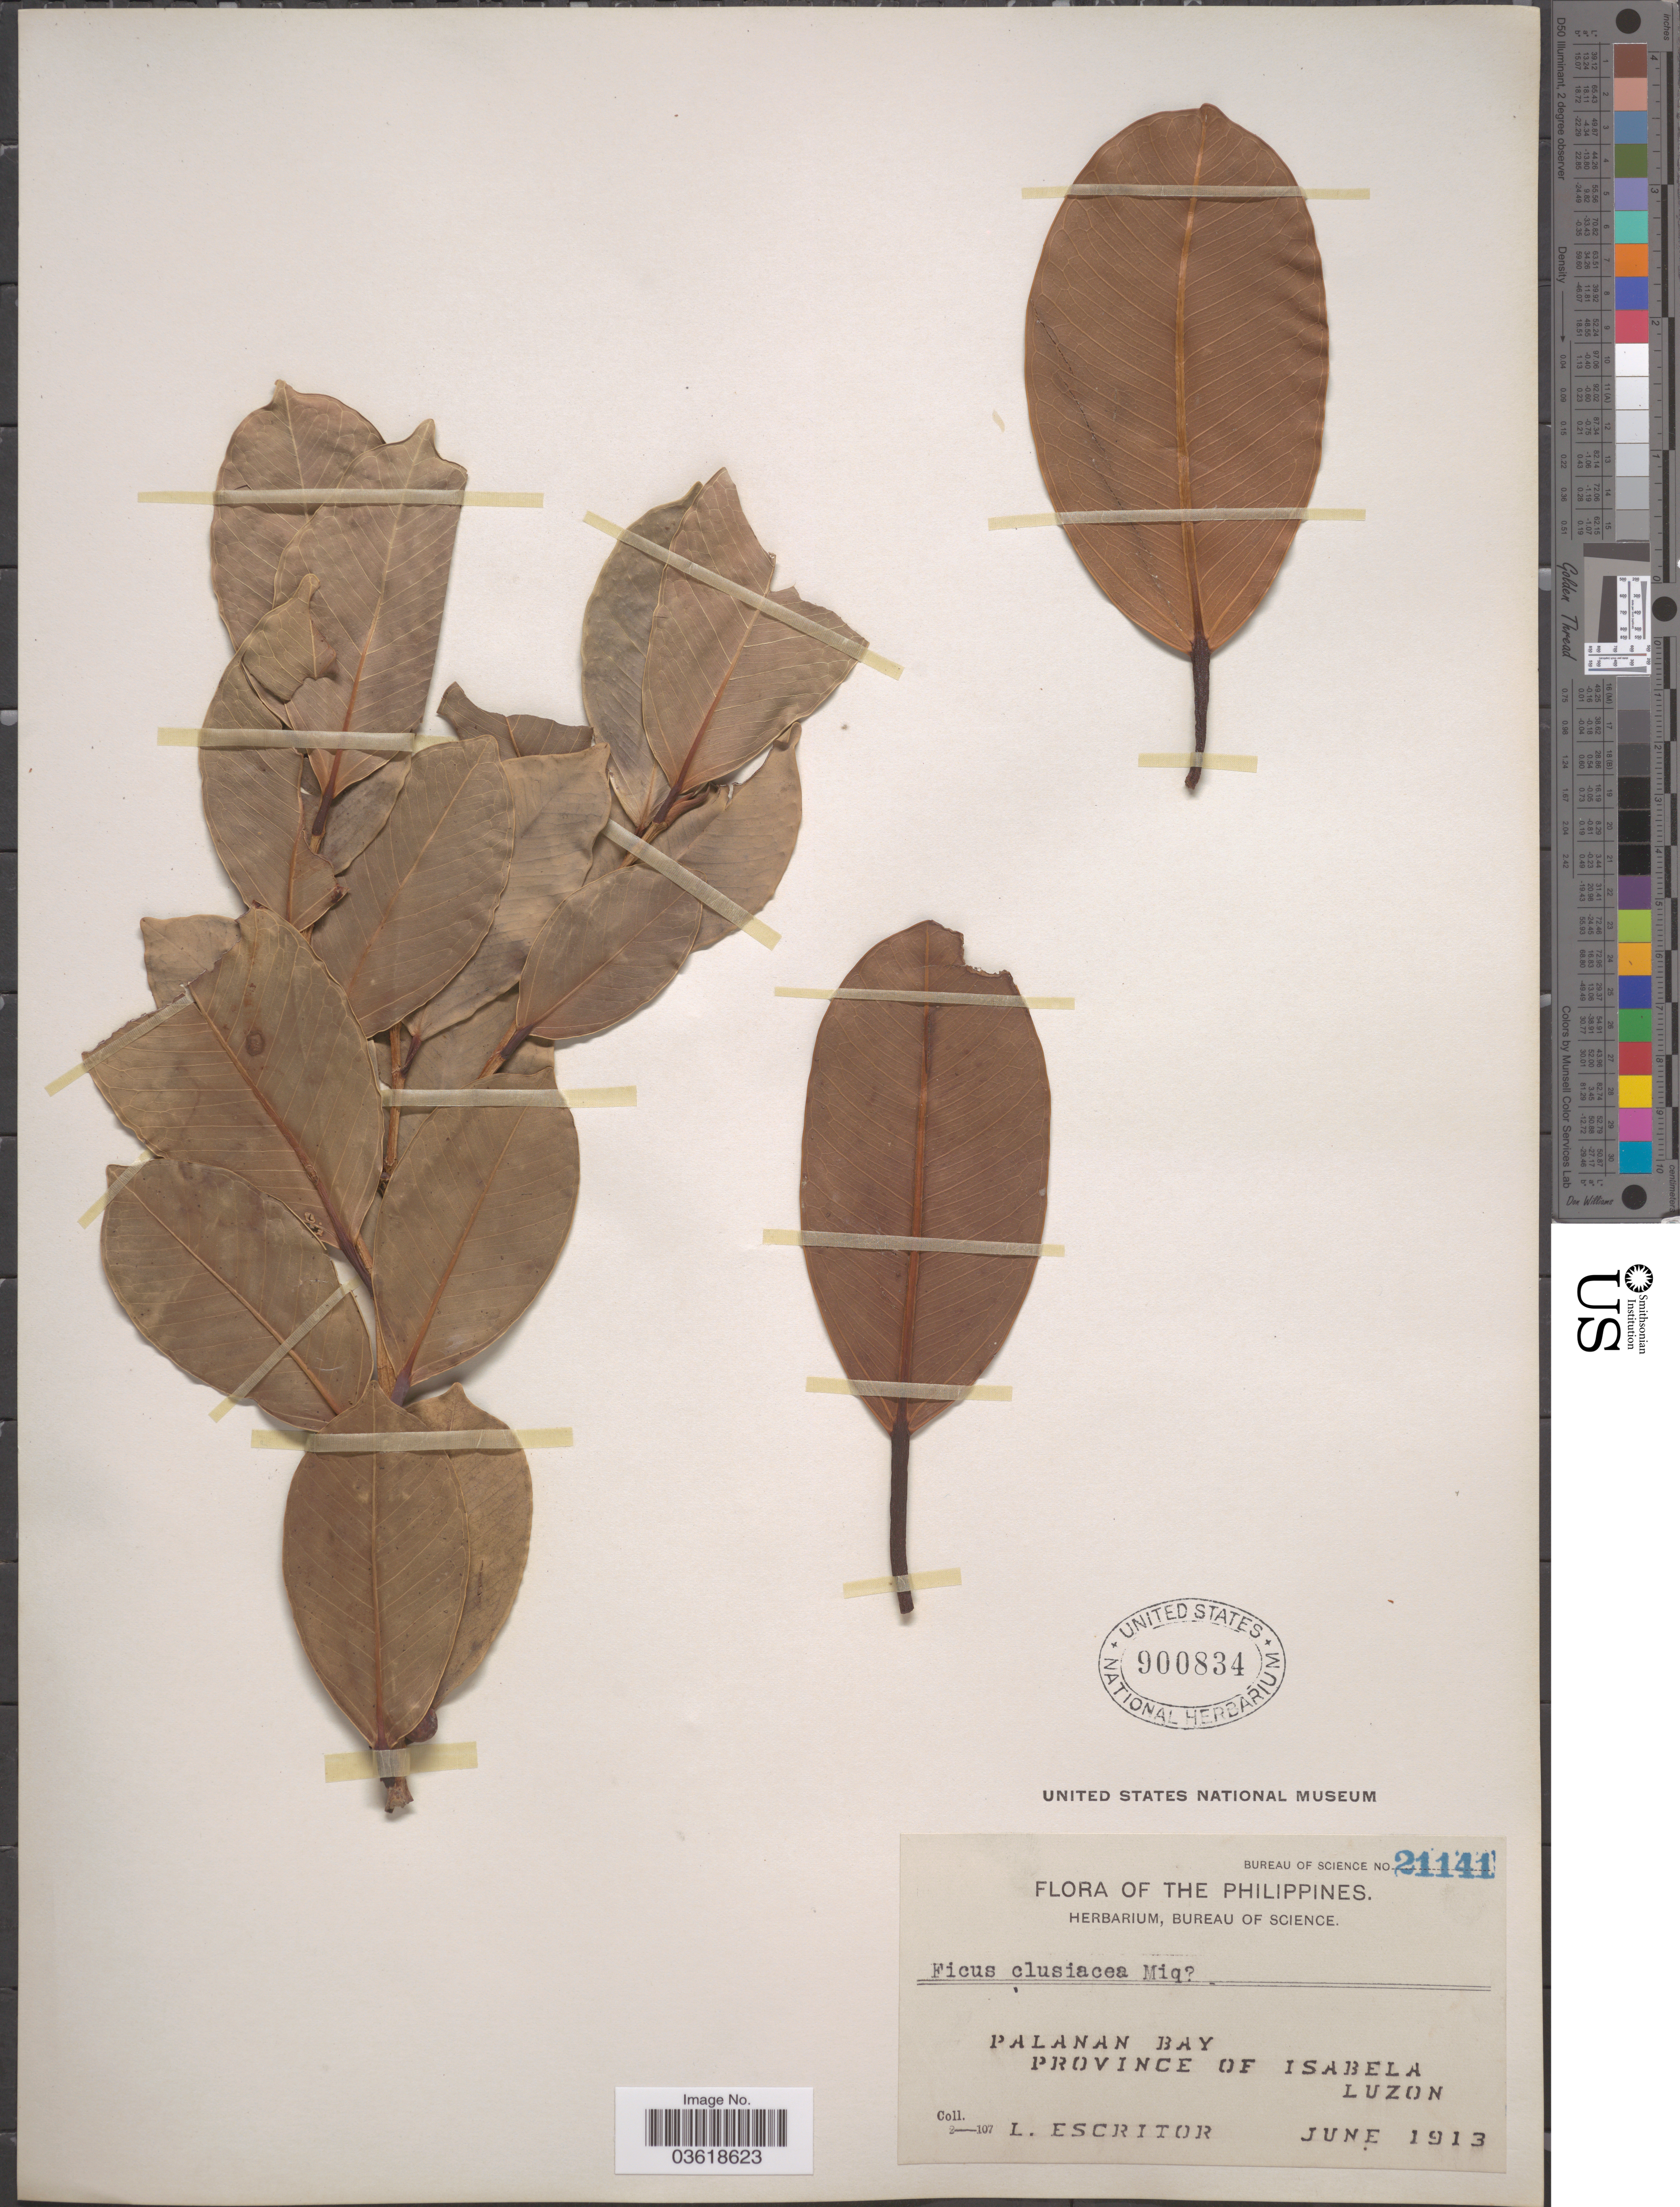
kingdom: Plantae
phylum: Tracheophyta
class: Magnoliopsida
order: Rosales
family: Moraceae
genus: Ficus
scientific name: Ficus clusioides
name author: Miq.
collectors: L. Escritor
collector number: Bureau of Science 21141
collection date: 1913-06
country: Philippines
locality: Palanan Bay Province of Isabela. Luzon.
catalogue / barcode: US 900834